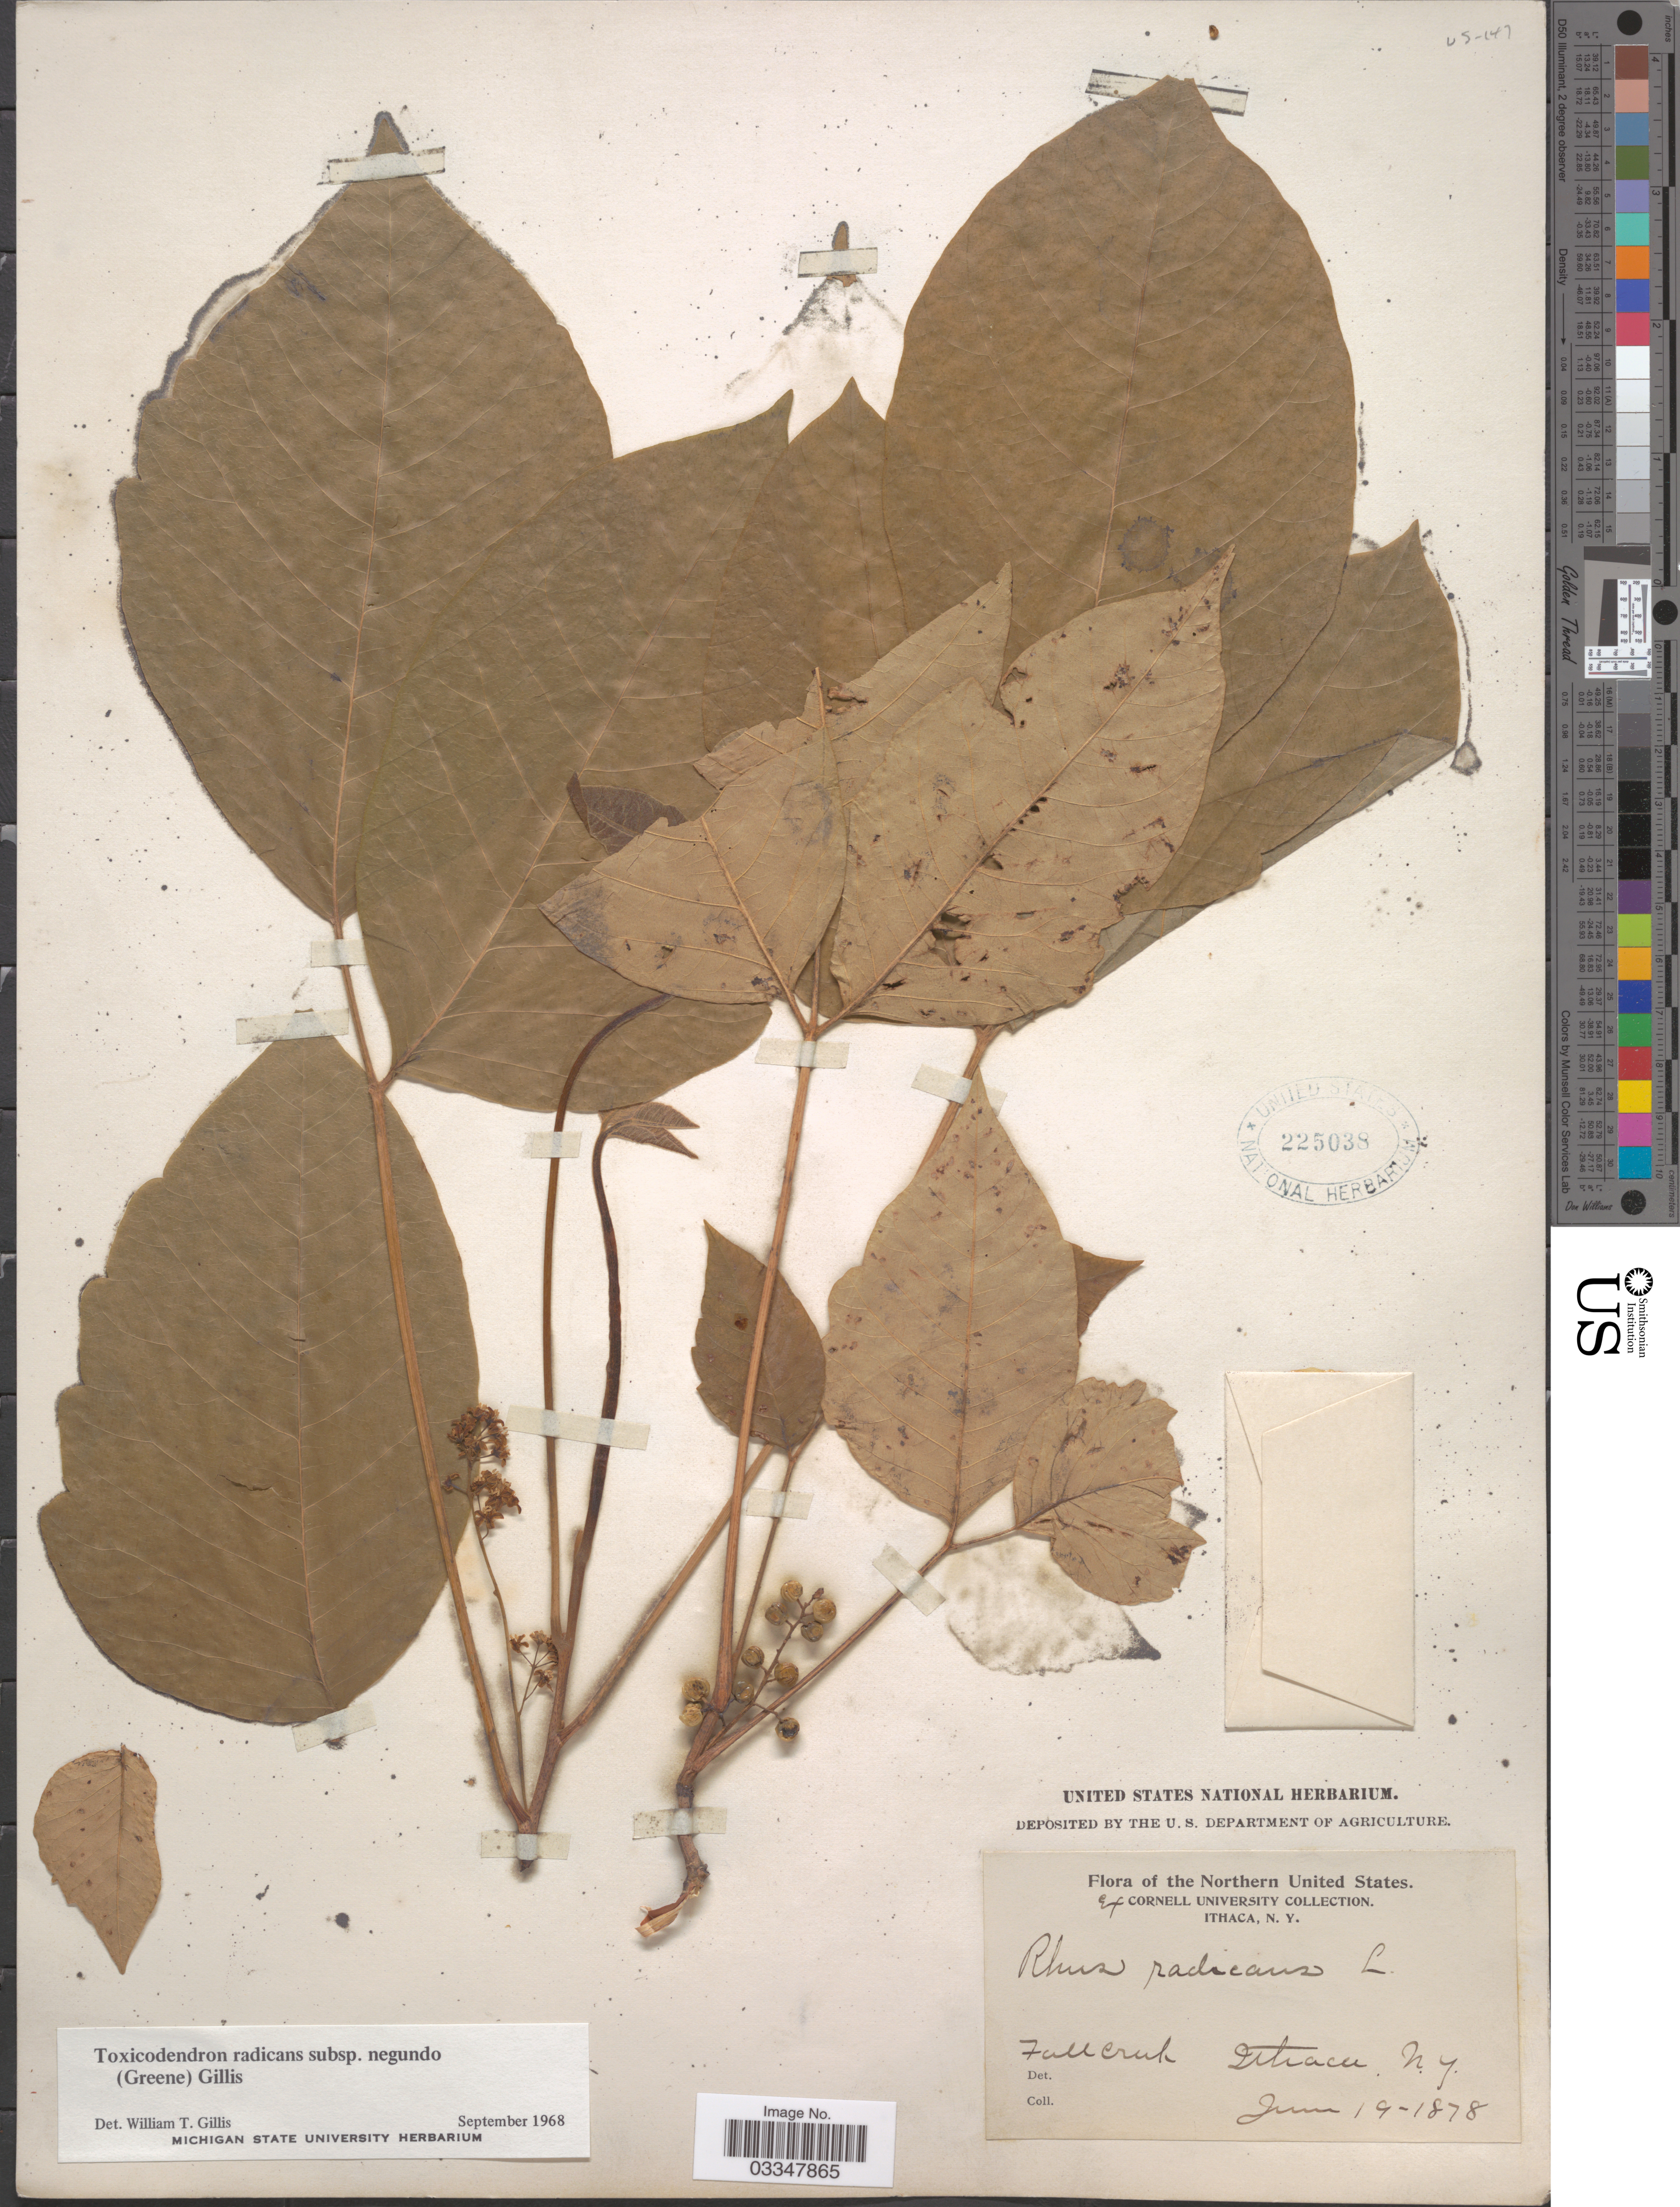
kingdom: Plantae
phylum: Tracheophyta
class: Magnoliopsida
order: Sapindales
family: Anacardiaceae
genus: Toxicodendron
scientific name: Toxicodendron radicans subsp. negundo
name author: (Greene) Gillis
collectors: Cornell University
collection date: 1878-06-19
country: United States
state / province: New York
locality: Northern United States. Fall Creek, Ithaca.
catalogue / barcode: US 225038